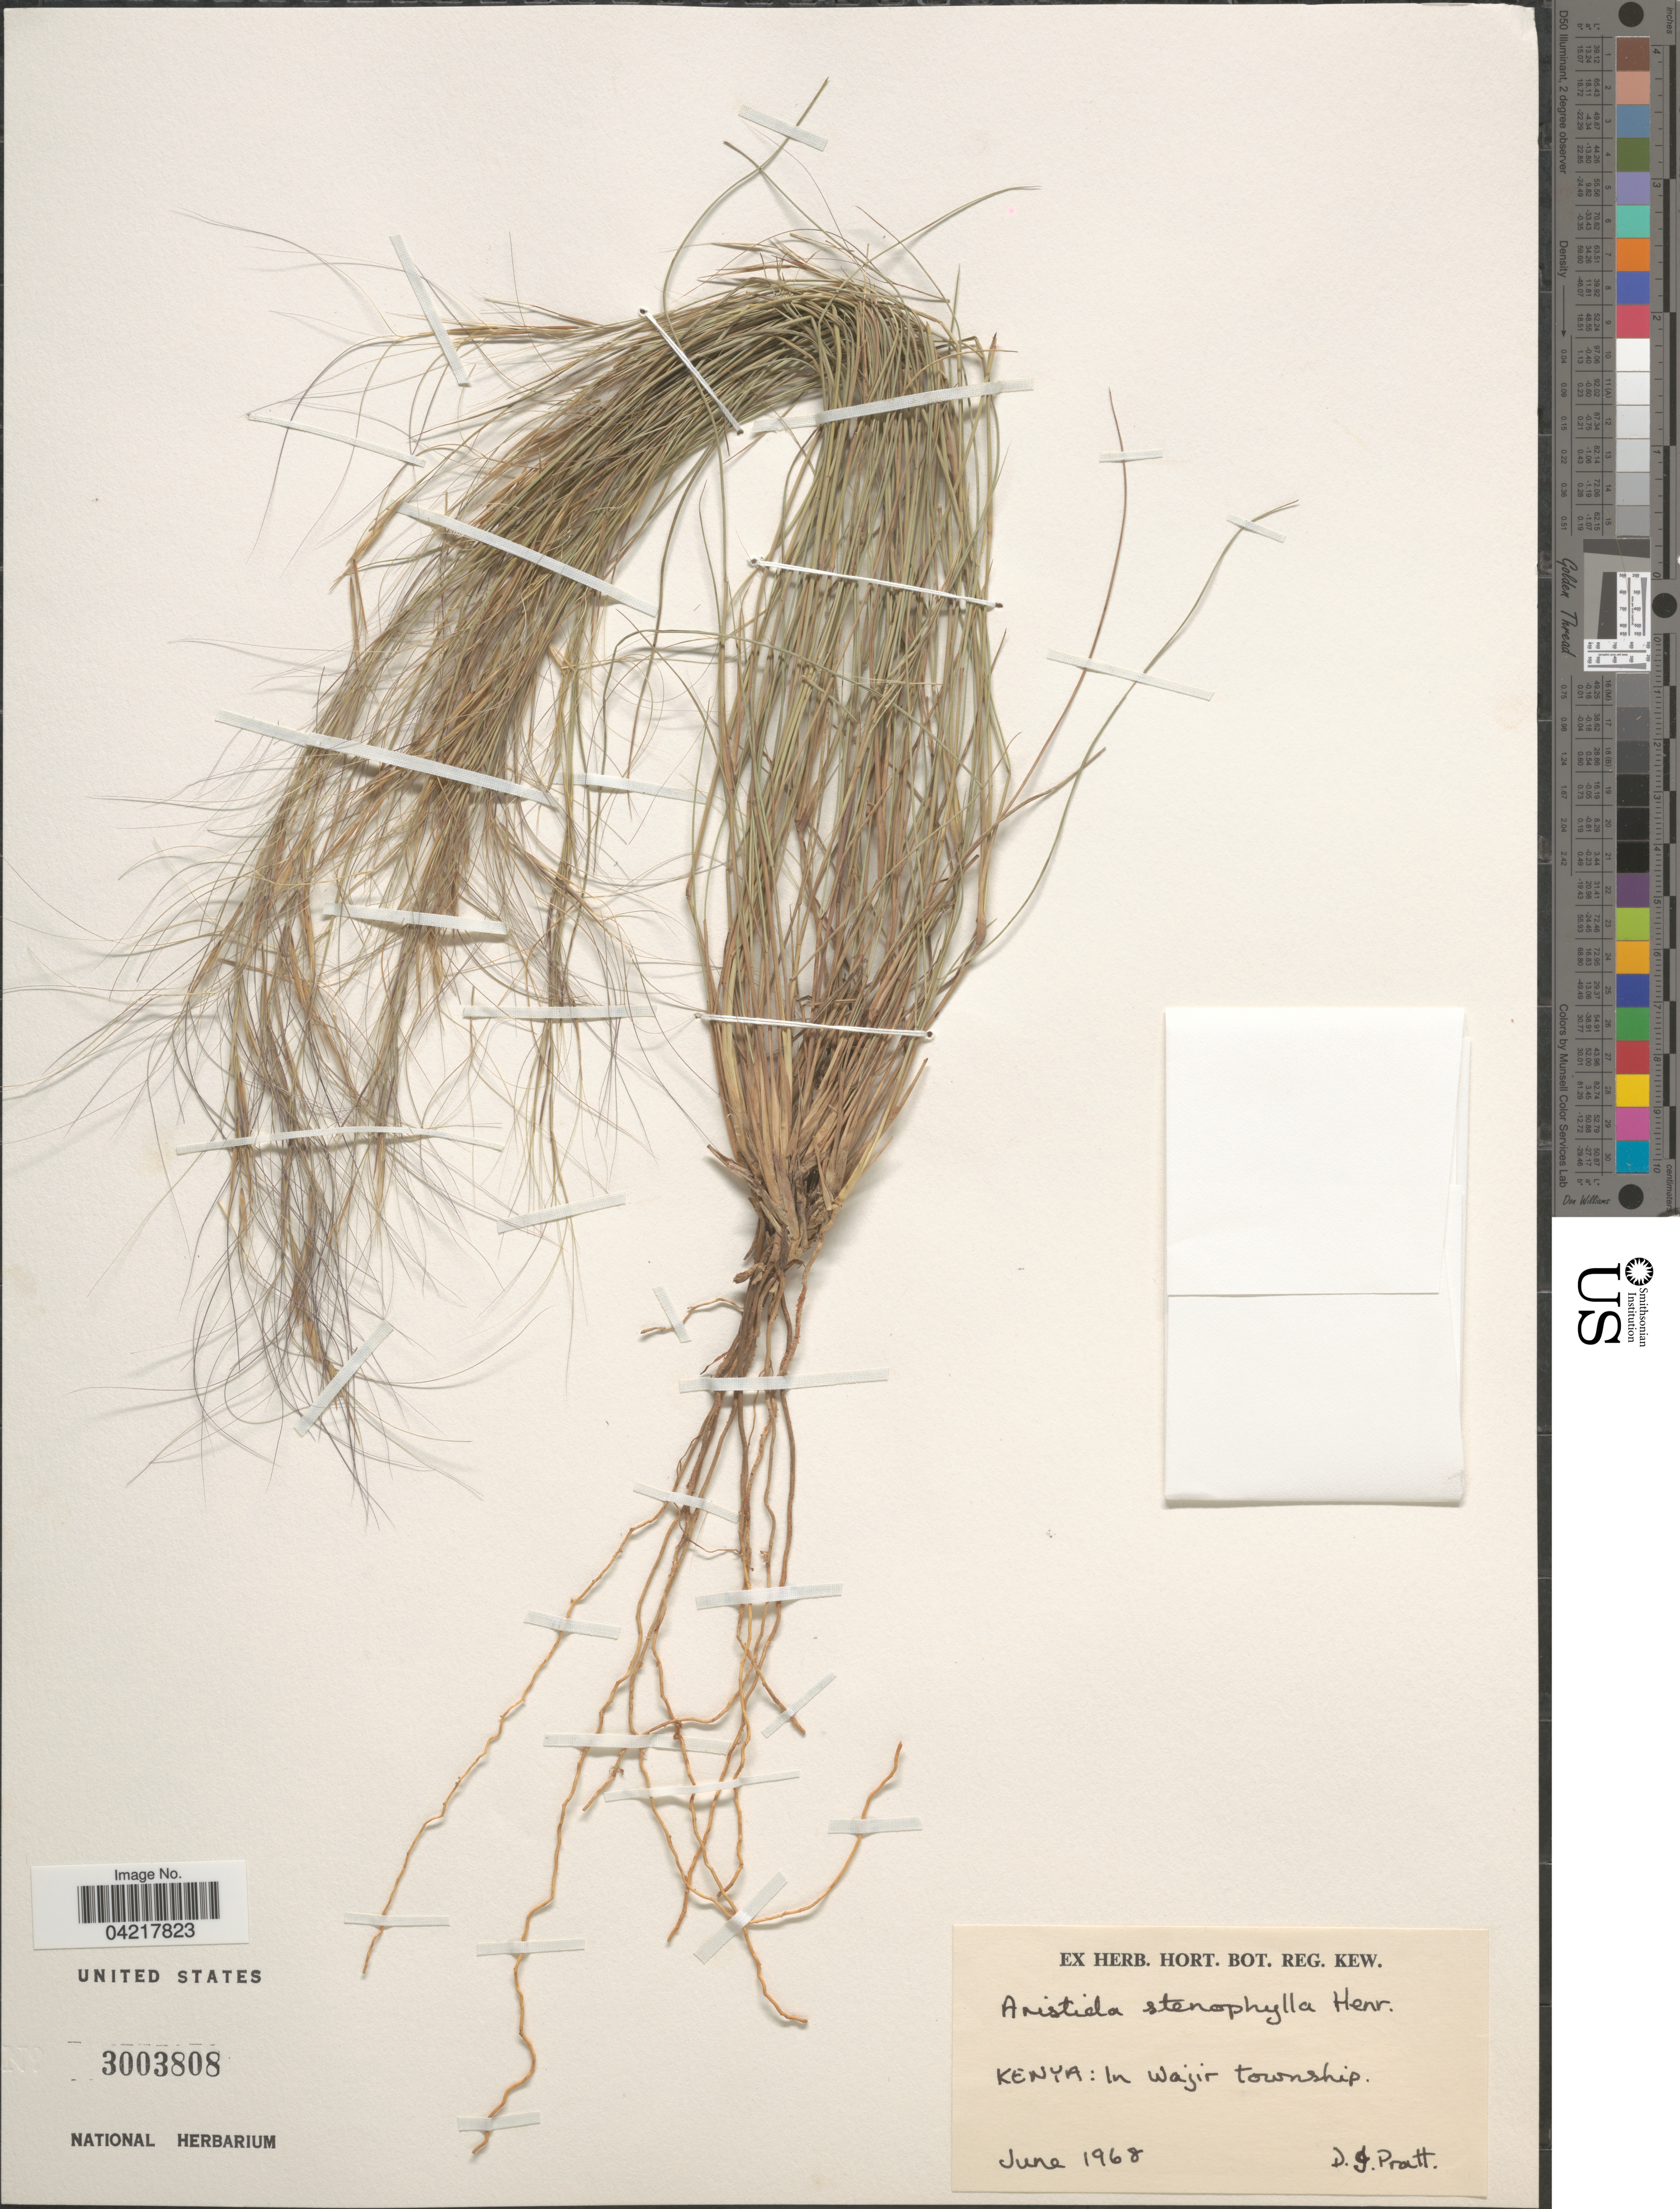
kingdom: Plantae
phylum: Tracheophyta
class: Liliopsida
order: Poales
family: Poaceae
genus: Aristida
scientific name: Aristida stenophylla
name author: Henr.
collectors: D. Pratt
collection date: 1968-06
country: Kenya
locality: In Wajir township.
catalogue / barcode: US 3003808